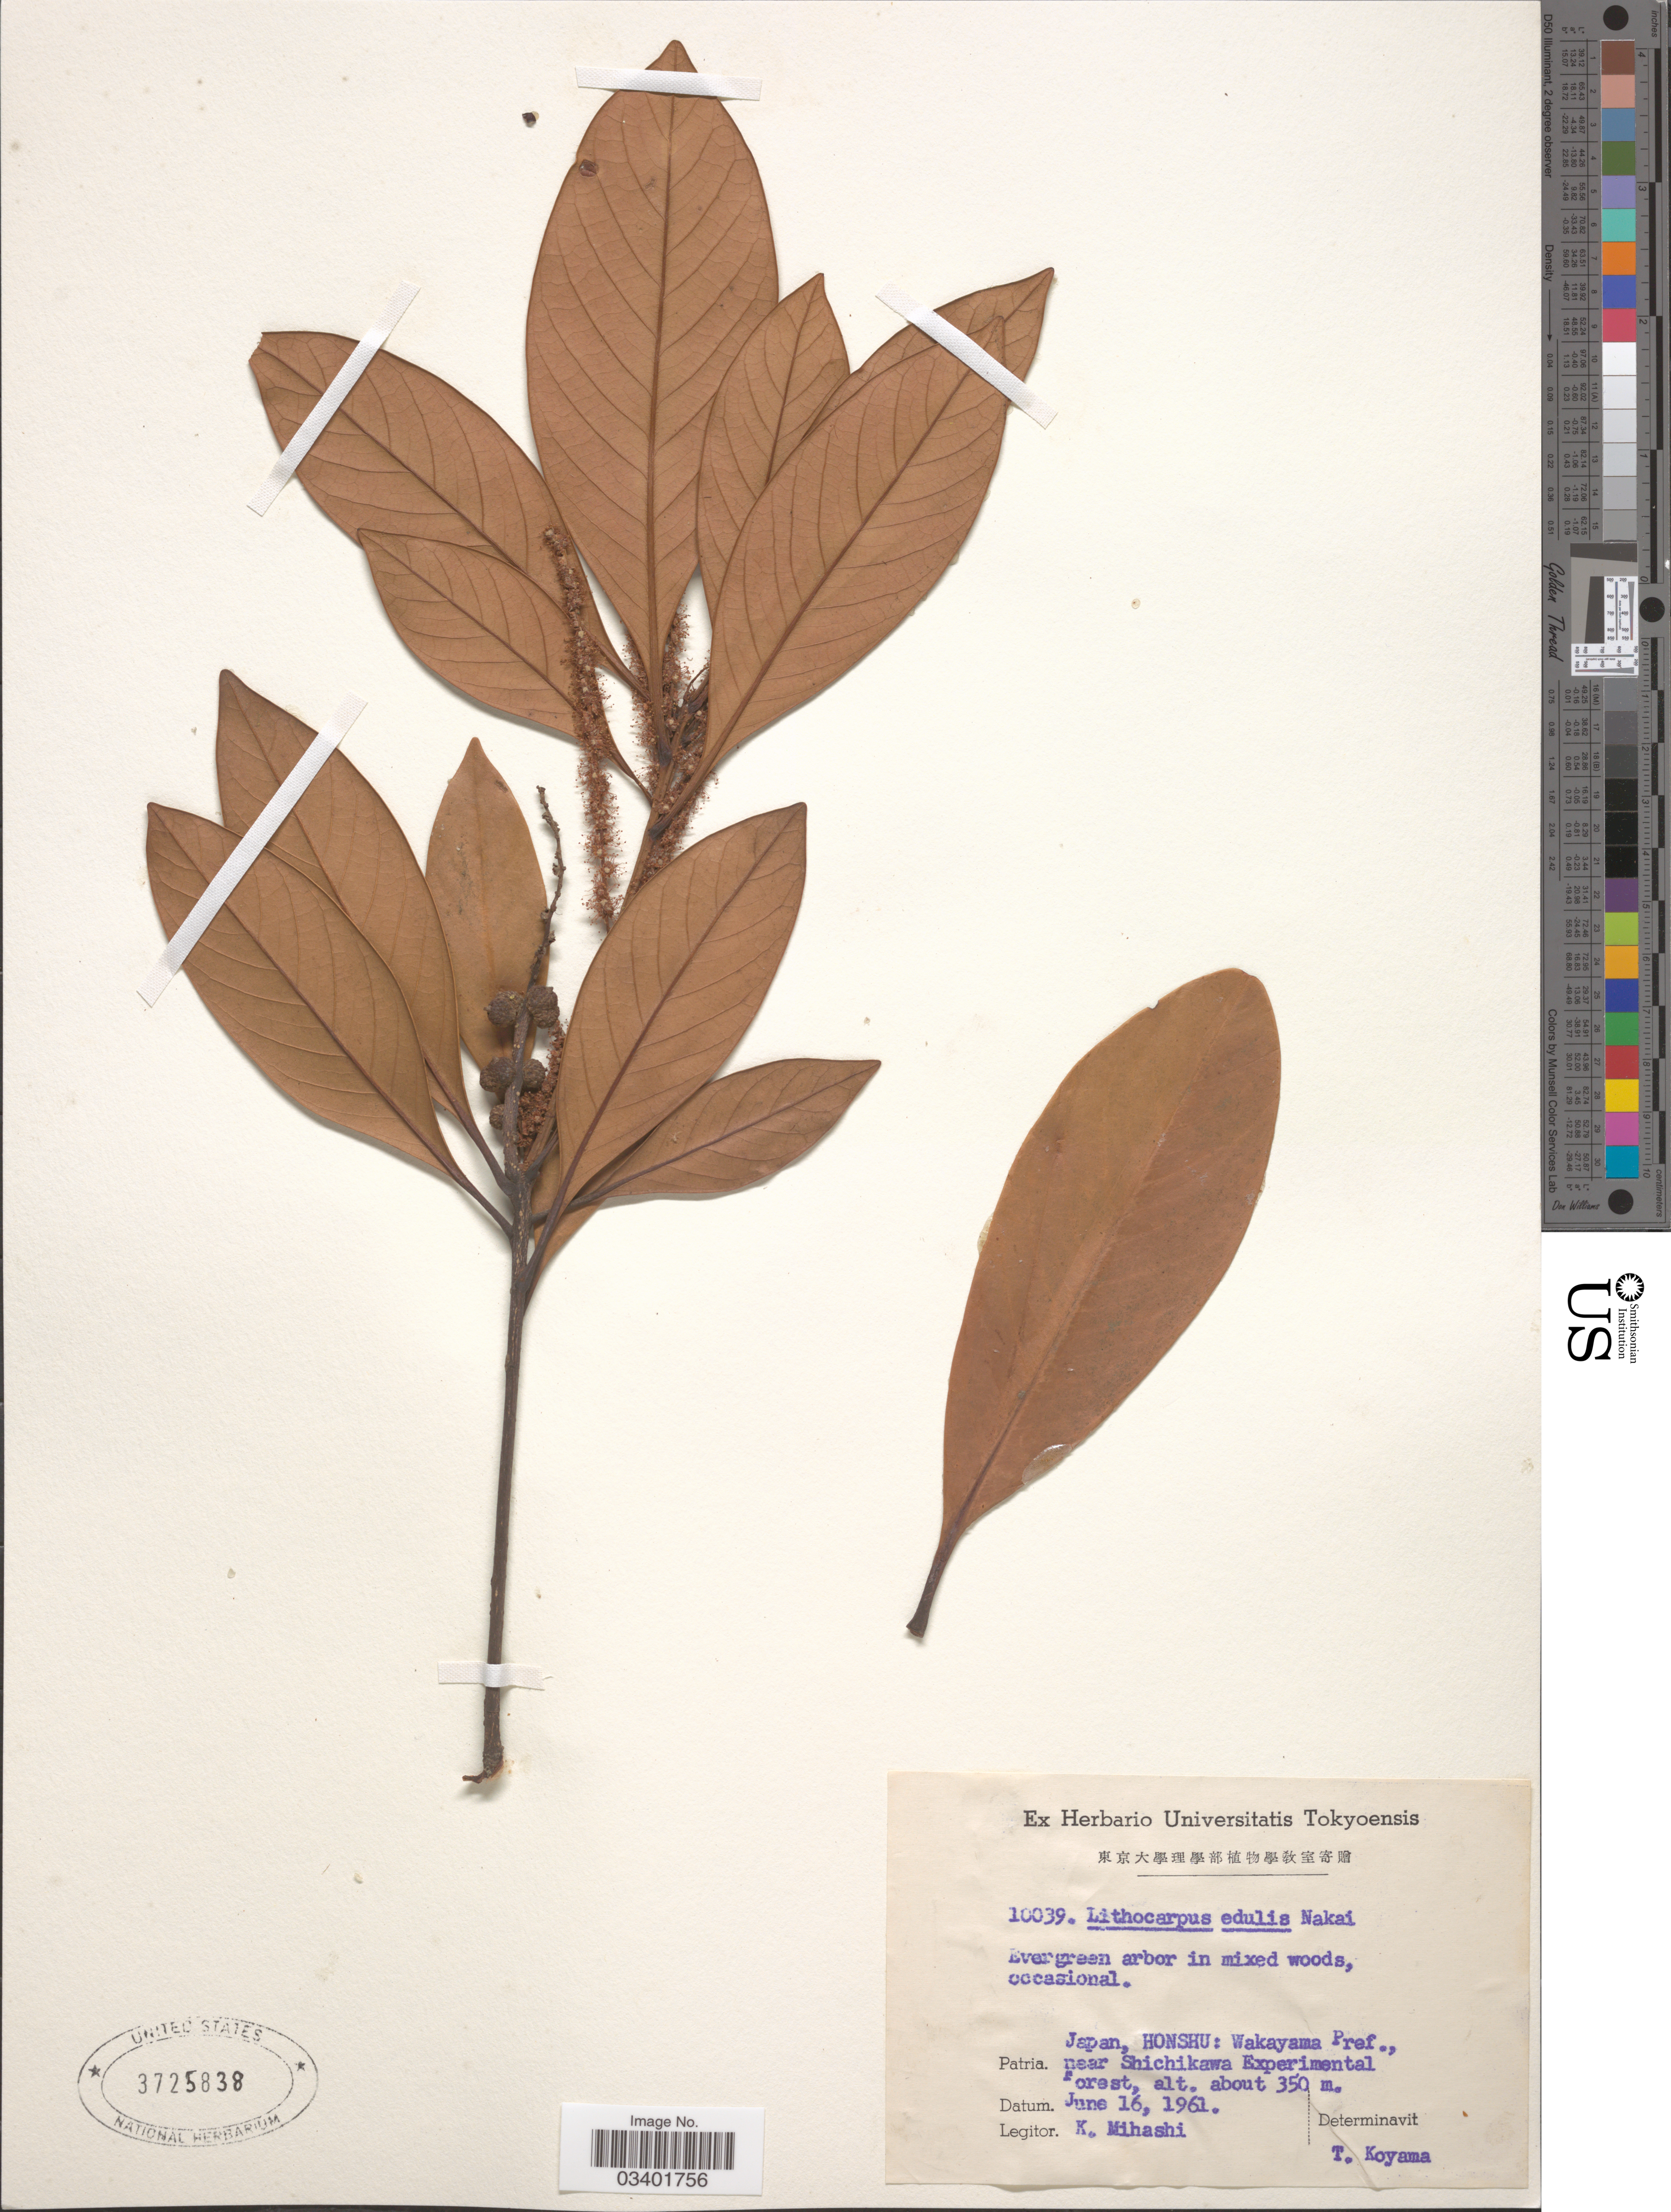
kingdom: Plantae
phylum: Tracheophyta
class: Magnoliopsida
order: Fagales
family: Fagaceae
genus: Lithocarpus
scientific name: Lithocarpus edulis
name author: (Makino) Nakai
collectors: K. Mihashi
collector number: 10039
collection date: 1961-06-16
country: Japan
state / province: Wakayama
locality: Honshu: Wakayama Pref., near Shichikawa Experimental Forest.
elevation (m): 350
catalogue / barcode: US 3725838